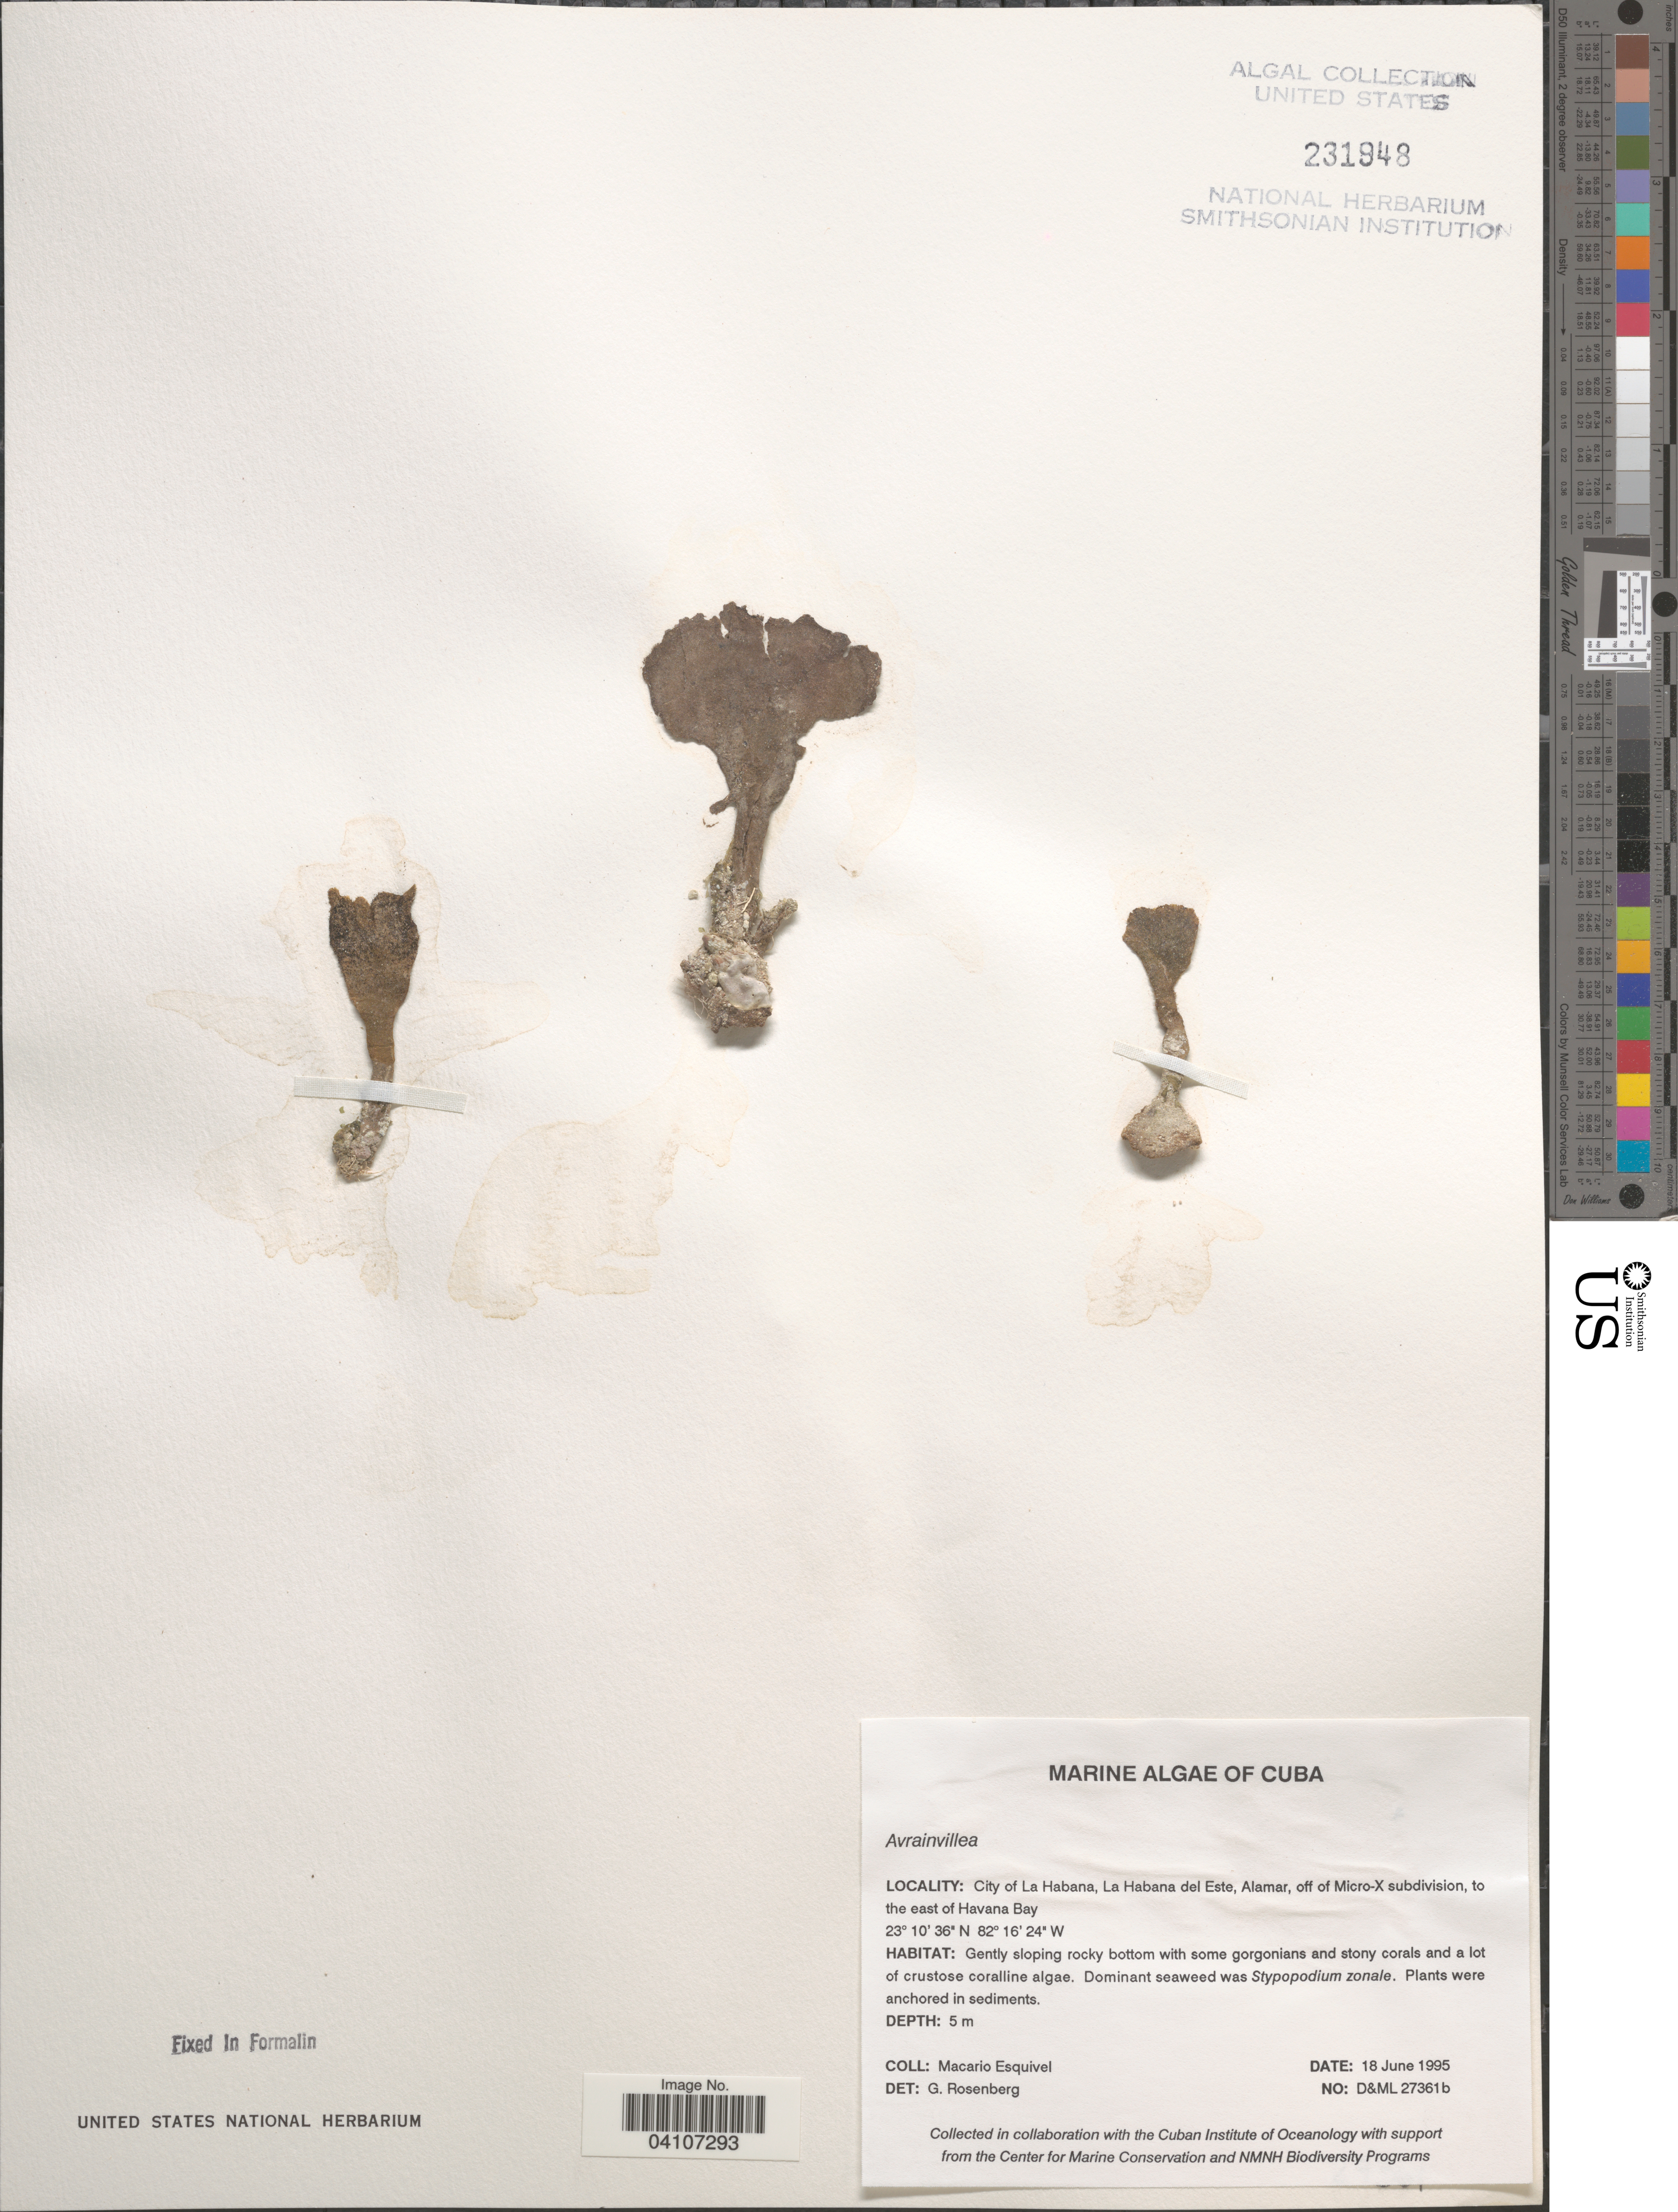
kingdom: Plantae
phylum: Chlorophyta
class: Ulvophyceae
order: Bryopsidales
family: Dichotomosiphonaceae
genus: Avrainvillea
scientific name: Avrainvillea sp.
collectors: M. Esquivel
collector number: D&ML27361b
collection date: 1995-06-18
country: Cuba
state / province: La Habana (city)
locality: City of La Habana, La Habana del Este, Alamar, off of Micro-X subdivision, to the east of Havana Bay.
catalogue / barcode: US 231948